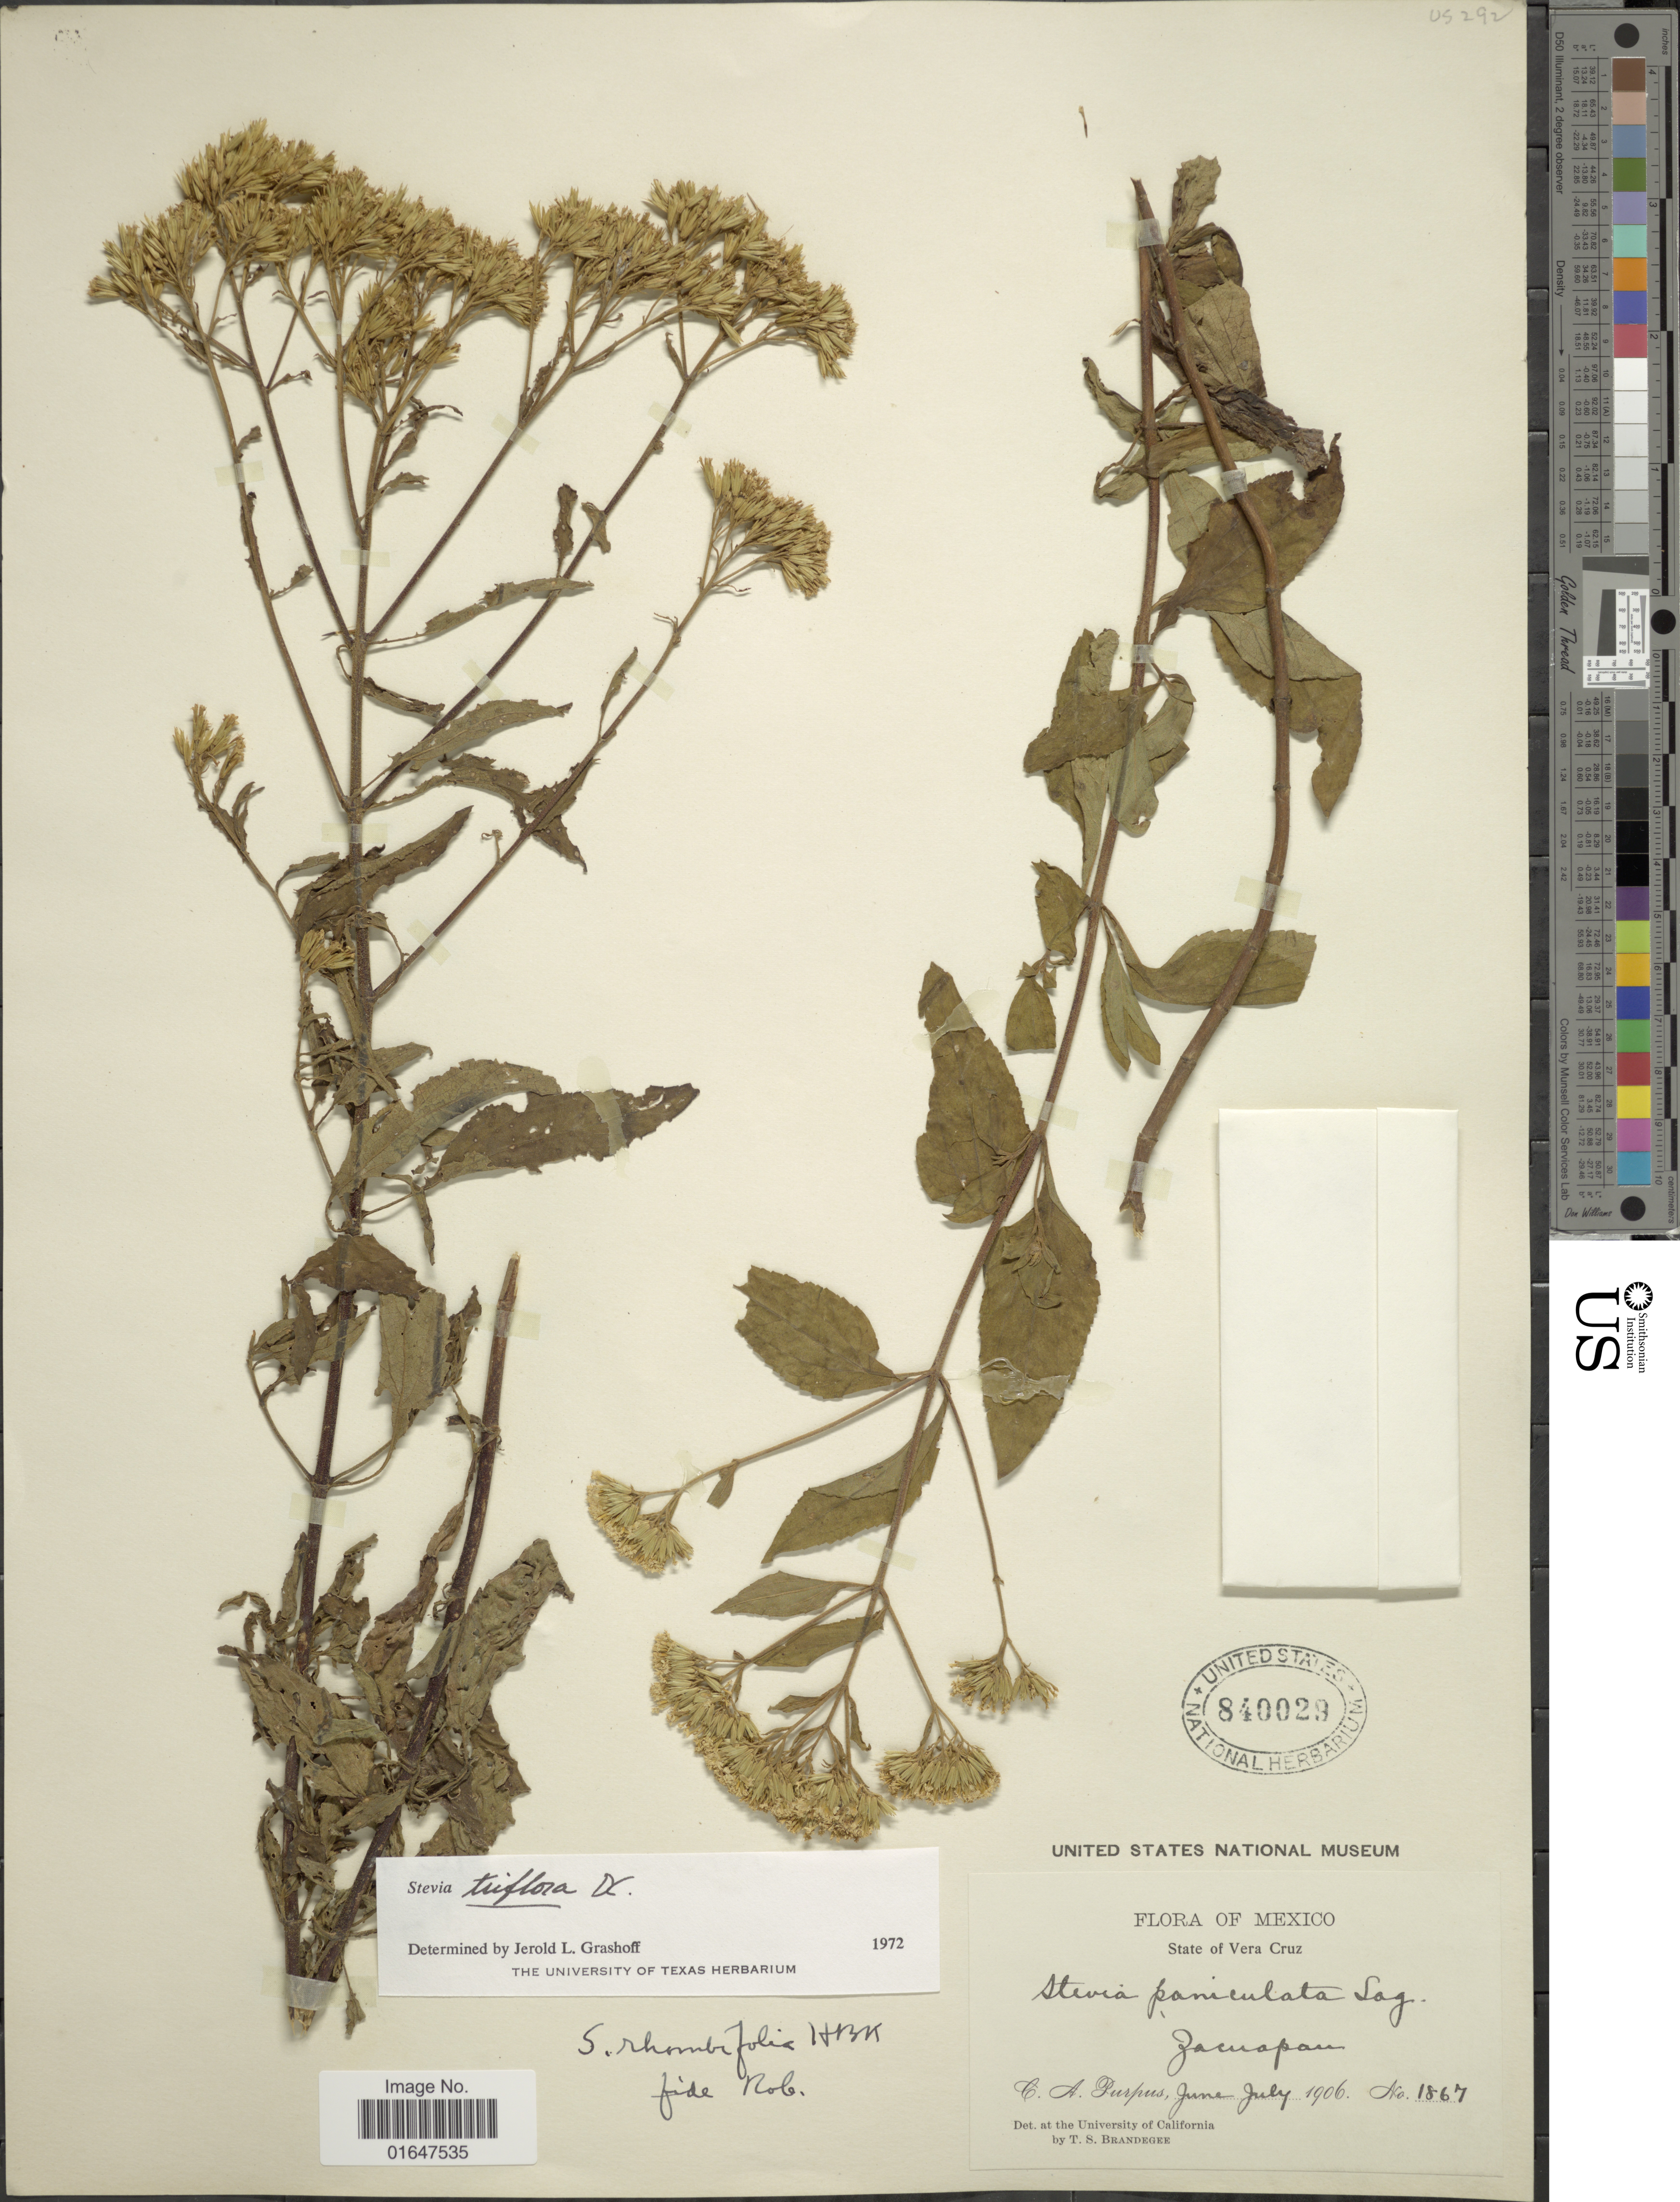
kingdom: Plantae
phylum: Tracheophyta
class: Magnoliopsida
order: Asterales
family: Asteraceae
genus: Stevia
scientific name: Stevia triflora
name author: DC.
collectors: C. A. Purpus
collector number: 1867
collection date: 1906-06/1906-07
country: Mexico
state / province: Veracruz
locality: State of Vera Cruz, Zacuapan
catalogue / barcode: US 840029